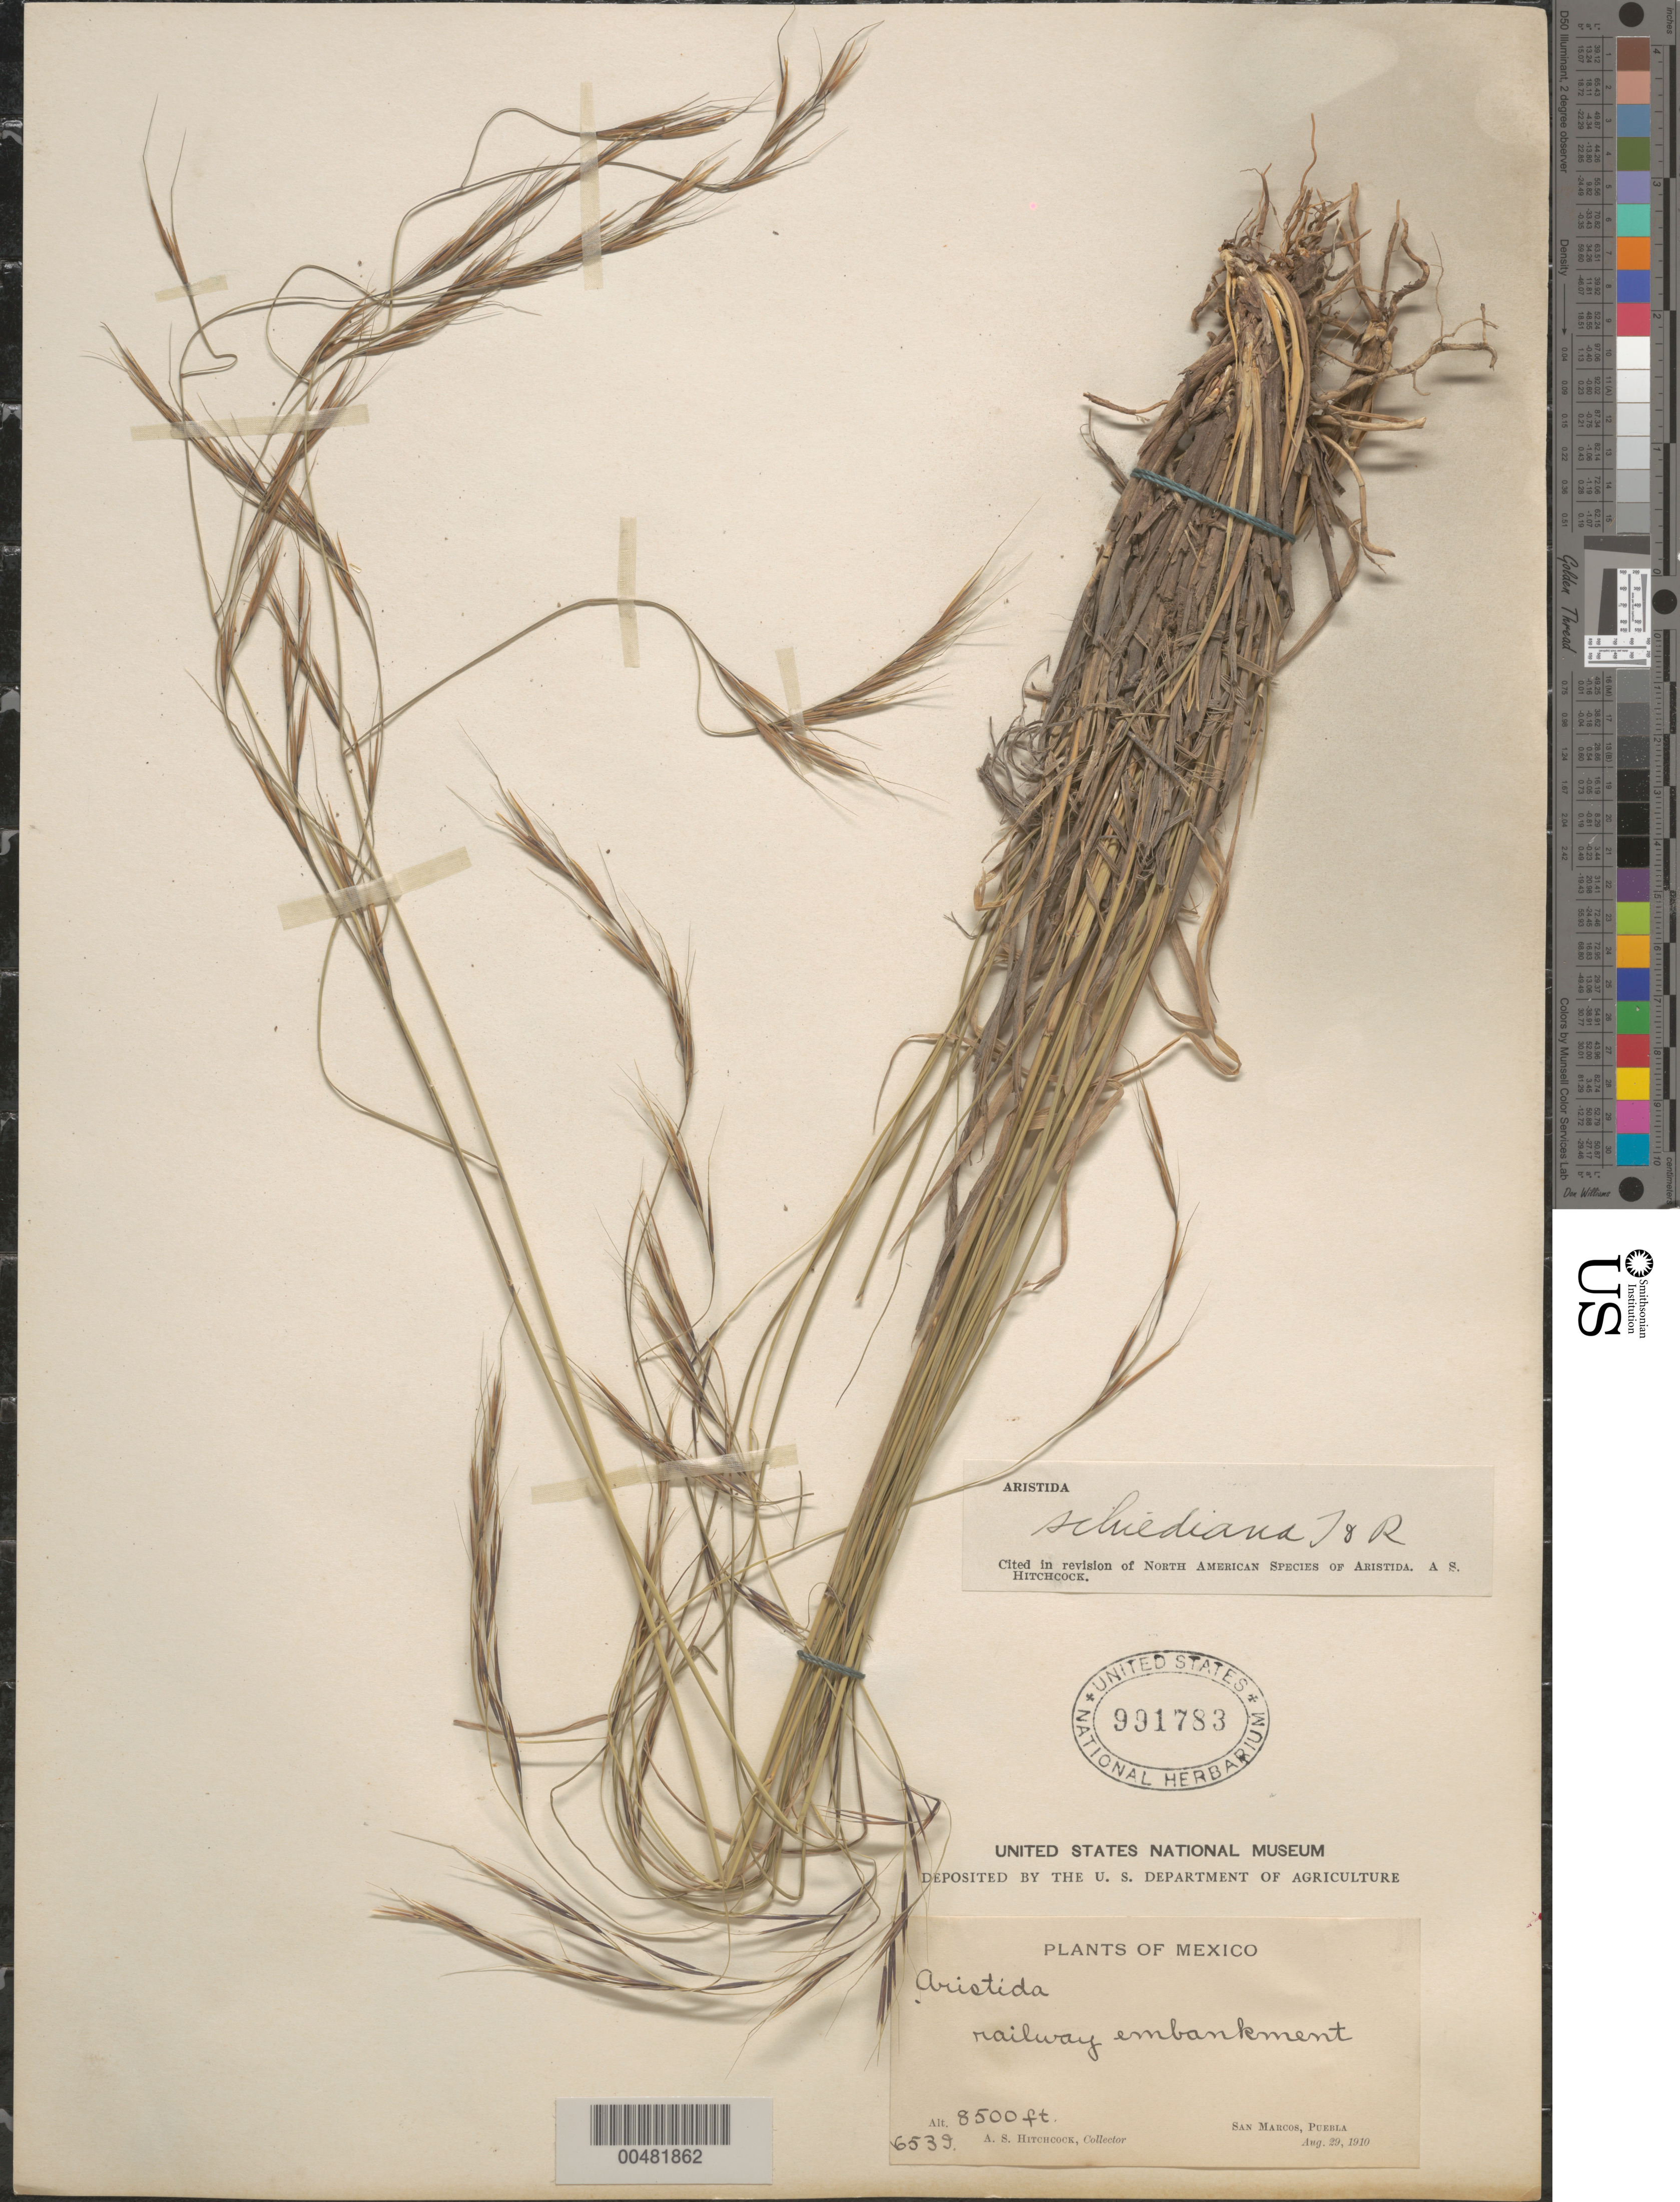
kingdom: Plantae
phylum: Tracheophyta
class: Liliopsida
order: Poales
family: Poaceae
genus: Aristida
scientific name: Aristida schiedeana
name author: Trin. & Rupr.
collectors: A. S. Hitchcock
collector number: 6539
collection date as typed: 29 Aug 1910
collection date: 1910-08-29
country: Mexico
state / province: Puebla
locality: San Marcos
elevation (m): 2591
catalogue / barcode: US 991783